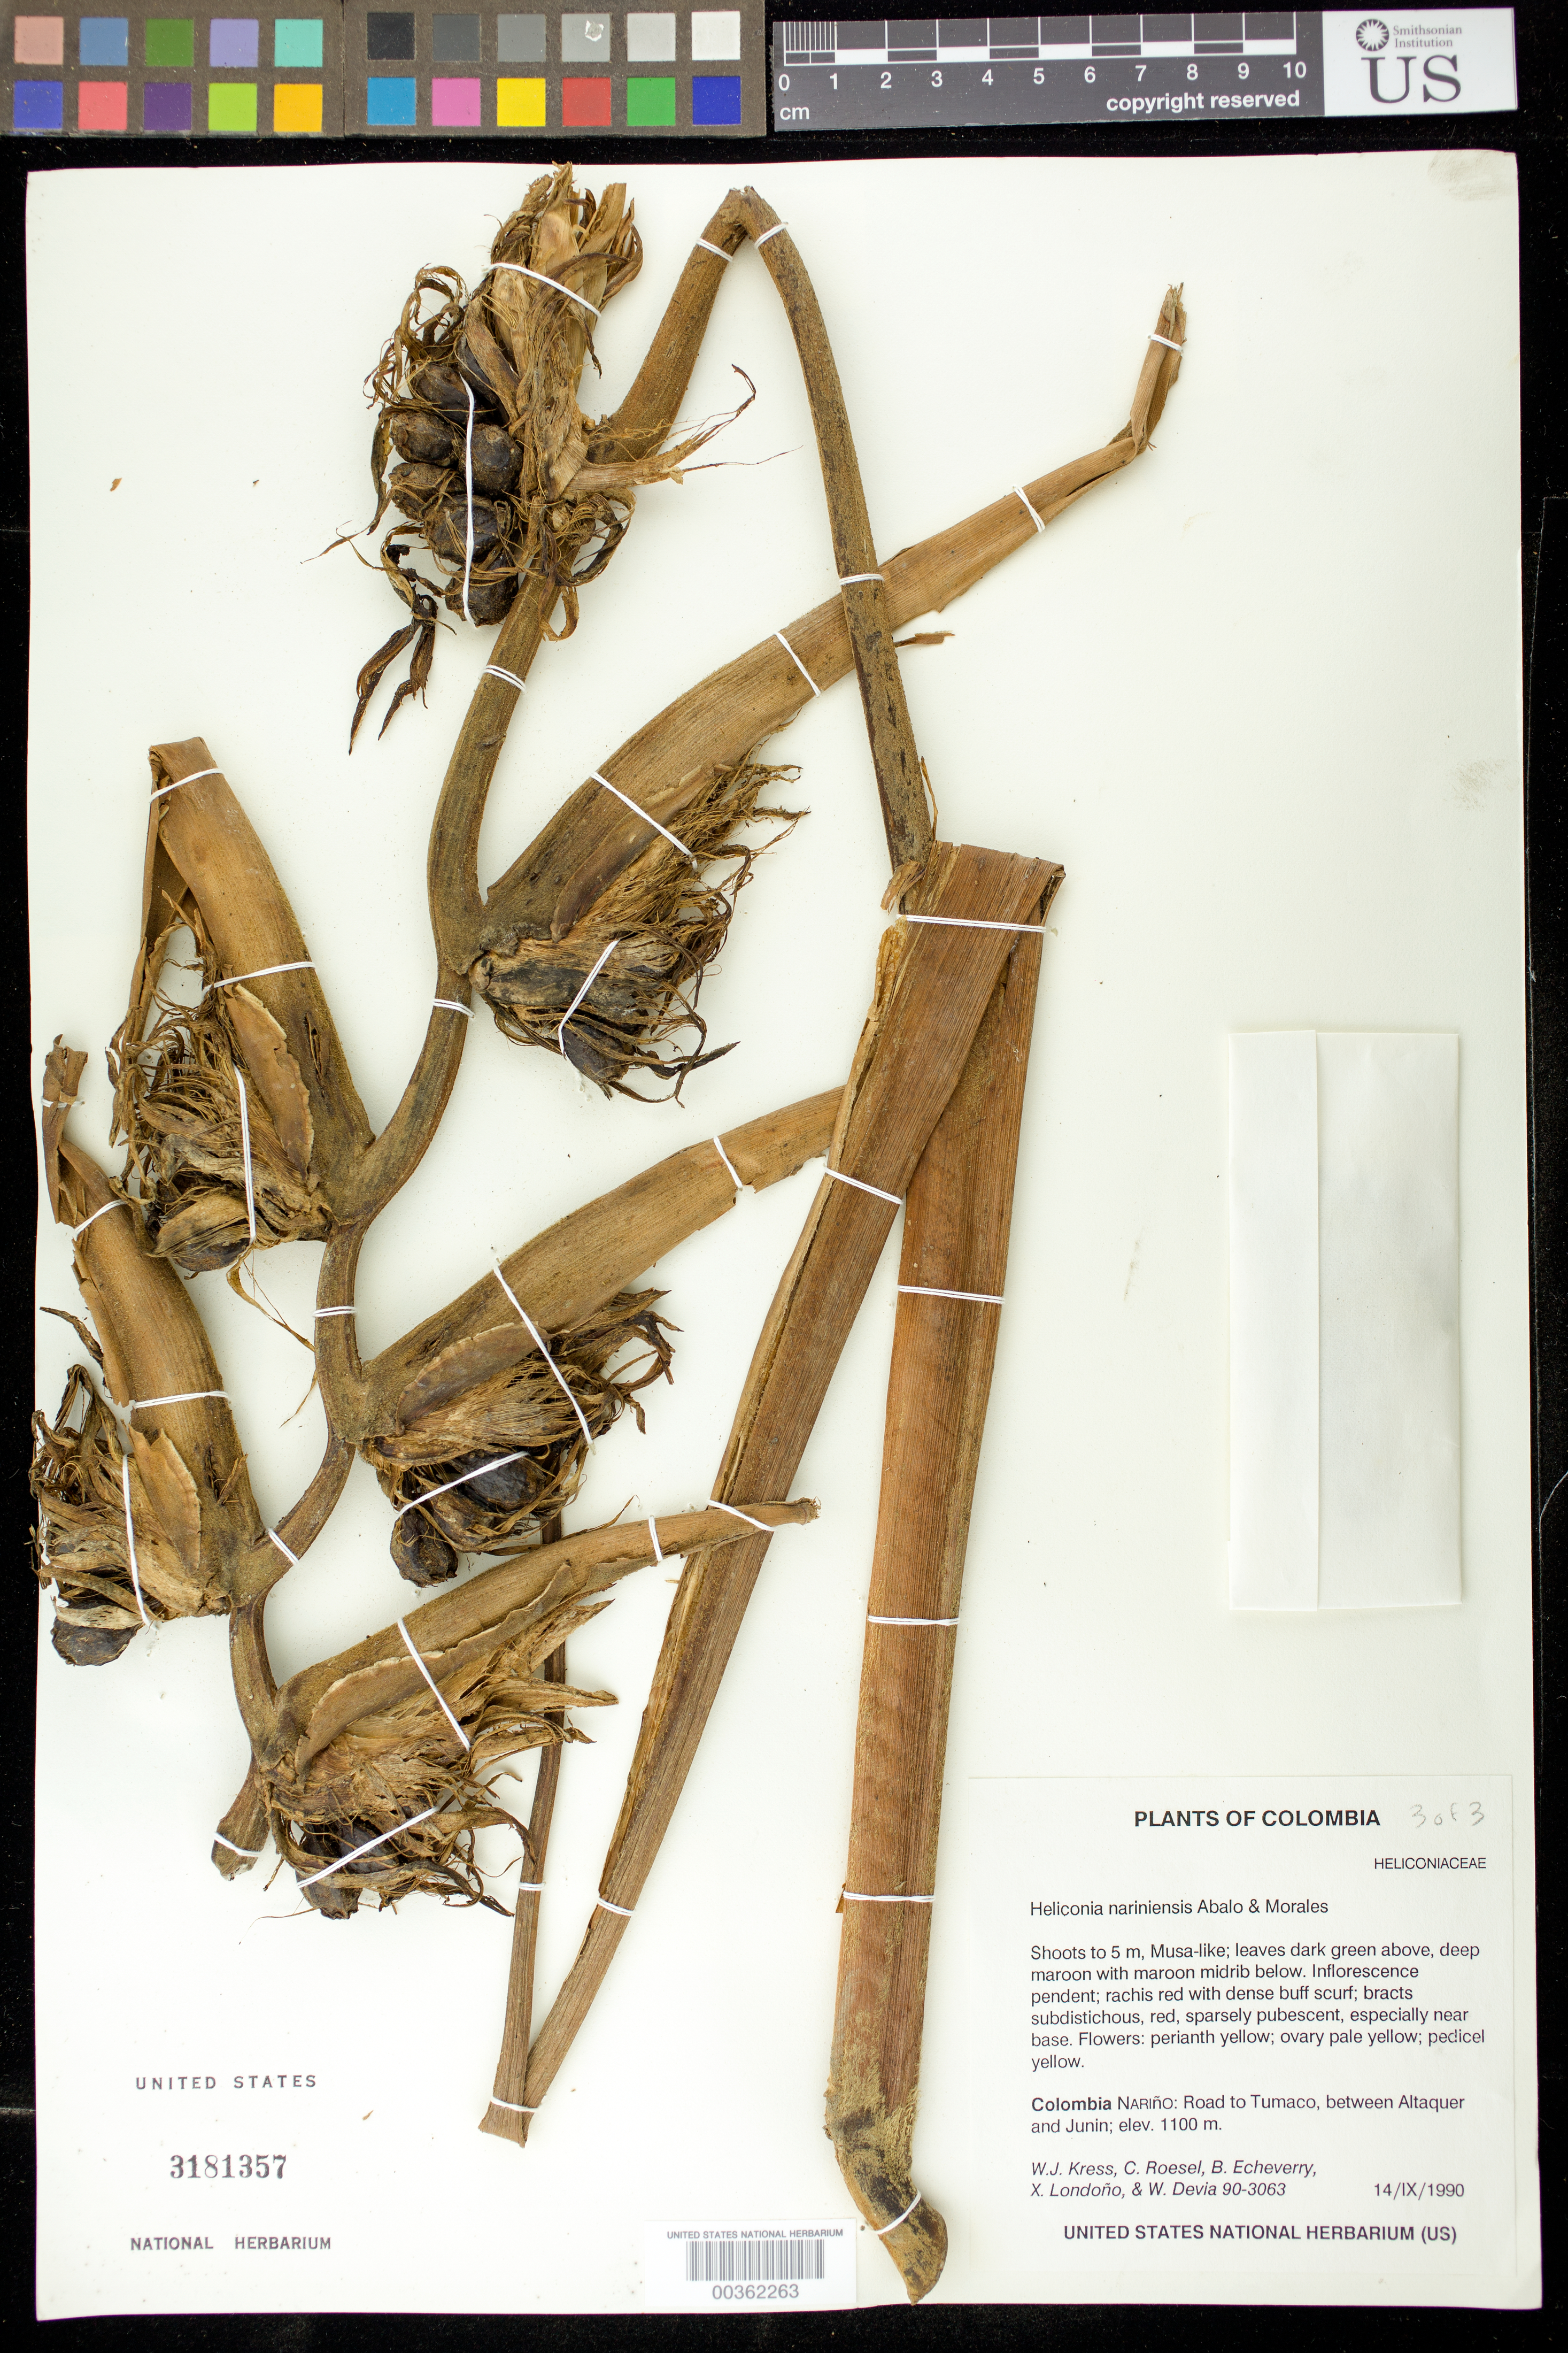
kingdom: Plantae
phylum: Tracheophyta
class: Liliopsida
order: Zingiberales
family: Heliconiaceae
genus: Heliconia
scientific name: Heliconia nariniensis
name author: Abalo & G. Morales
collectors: W. J. Kress, C. S. Roesel, B. Echeverry, X. Londoño & W. Devia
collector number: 90-3063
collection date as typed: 14 Sep 1990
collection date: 1990-09-14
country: Colombia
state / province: Nariño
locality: Road to Tumaco, between Altaquer and Junin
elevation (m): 1100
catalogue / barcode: US 3181357